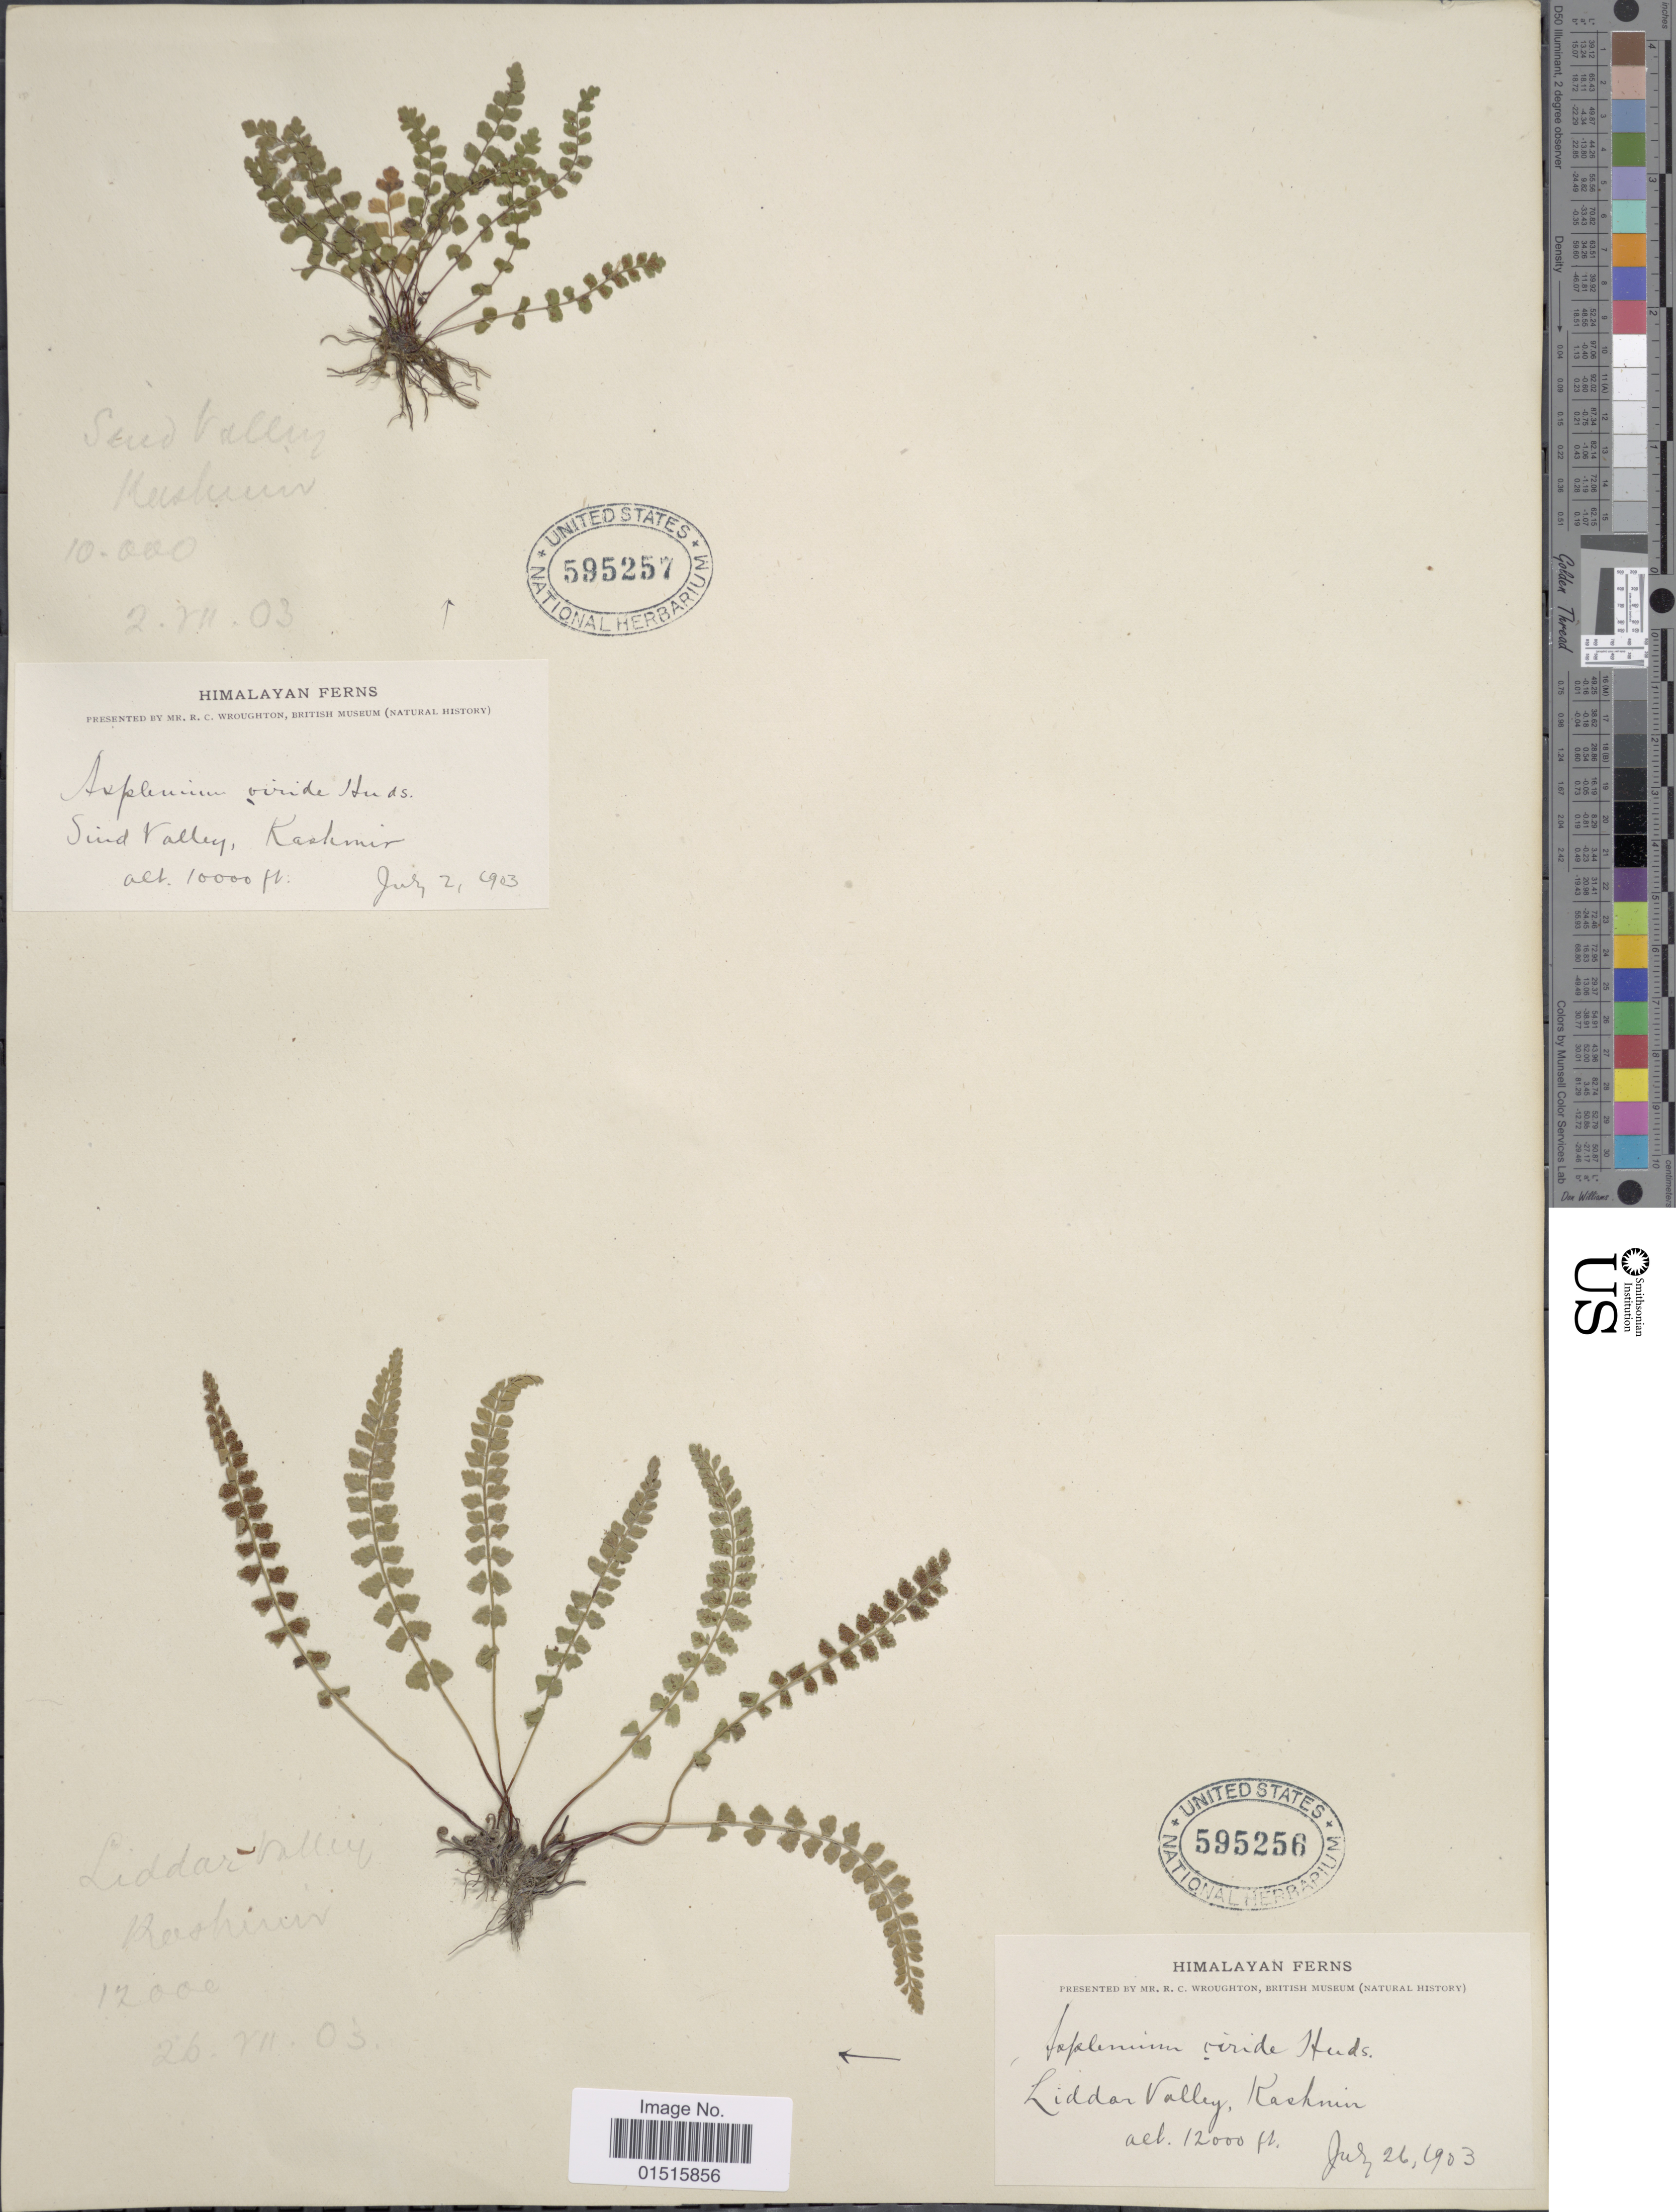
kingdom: Plantae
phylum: Tracheophyta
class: Polypodiopsida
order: Polypodiales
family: Aspleniaceae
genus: Asplenium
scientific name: Asplenium viride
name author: Huds.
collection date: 1903-07-26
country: India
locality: Himalayan Ferns, Liddar valley, Kashmir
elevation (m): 3658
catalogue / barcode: US 595256